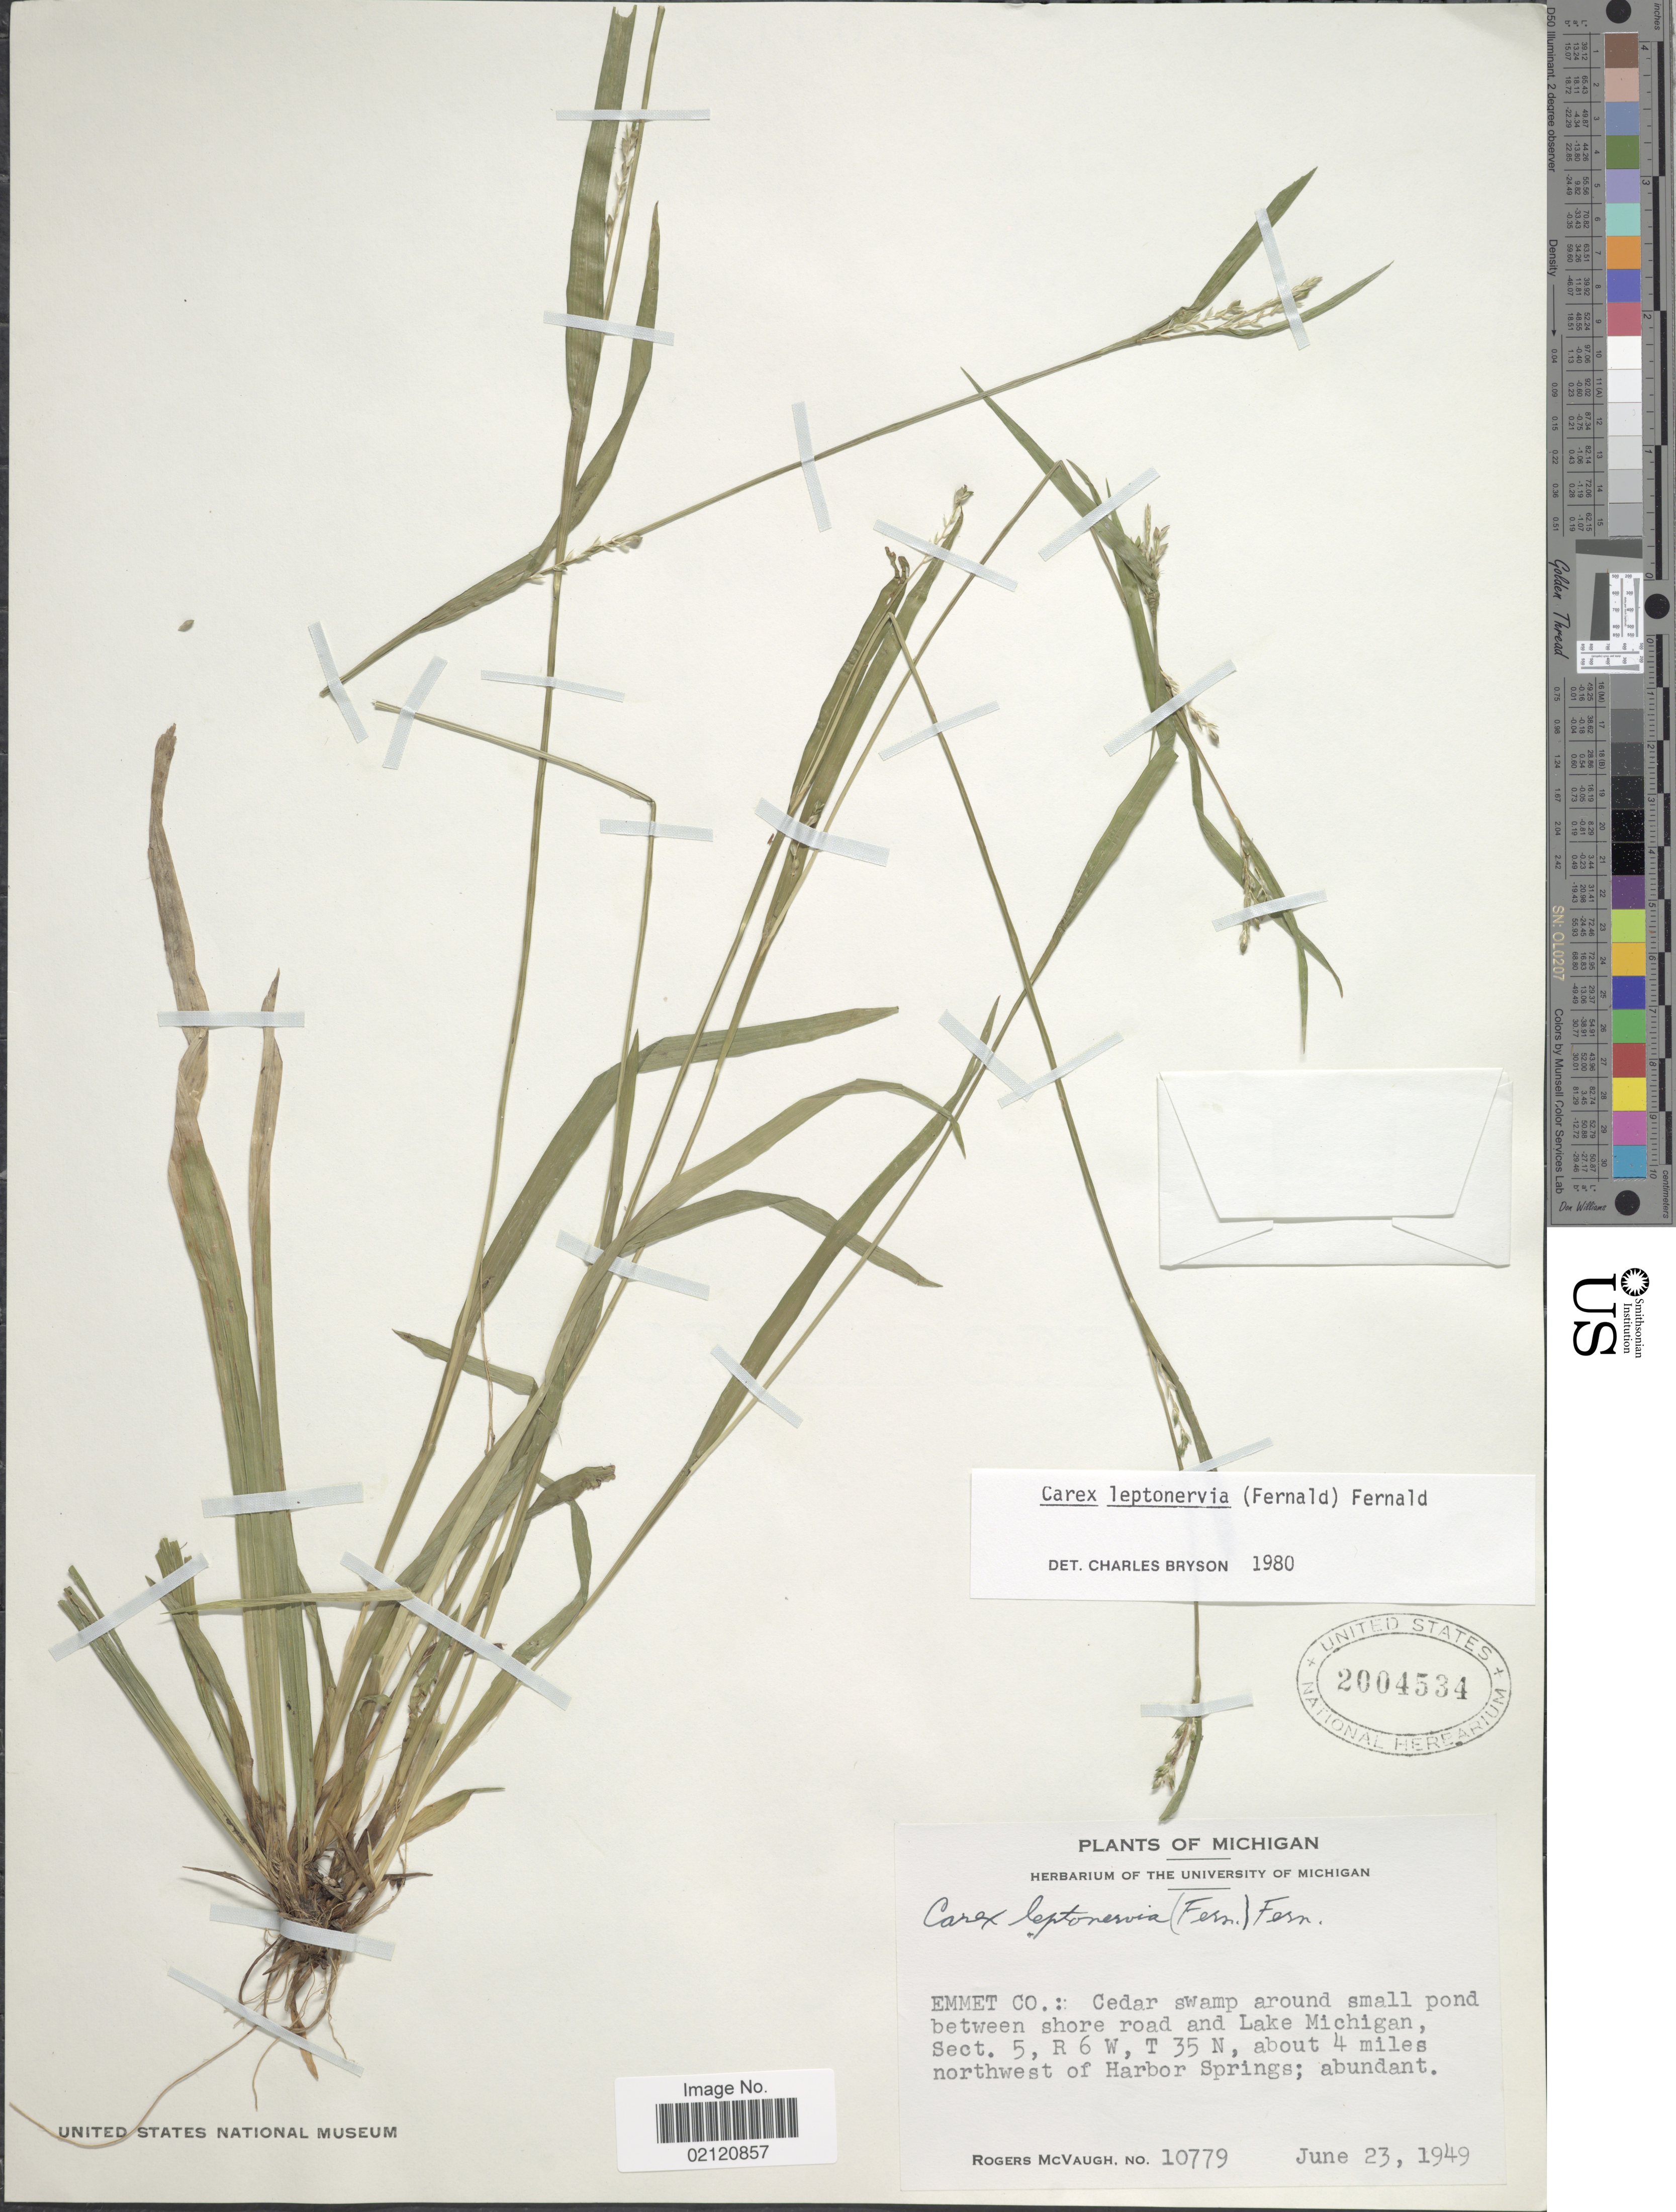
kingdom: Plantae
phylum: Tracheophyta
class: Liliopsida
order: Poales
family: Cyperaceae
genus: Carex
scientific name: Carex leptonervia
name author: (Fernald) Fernald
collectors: R. McVaugh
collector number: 10779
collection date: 1949-06-23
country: United States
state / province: Michigan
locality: Emmet Co.: Cedar swamp around small pond between shore road and Lake Michigan, Sect. 5, R6W, T35N, about 4 miles northwest of Harbor Springs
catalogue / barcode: US 2004534